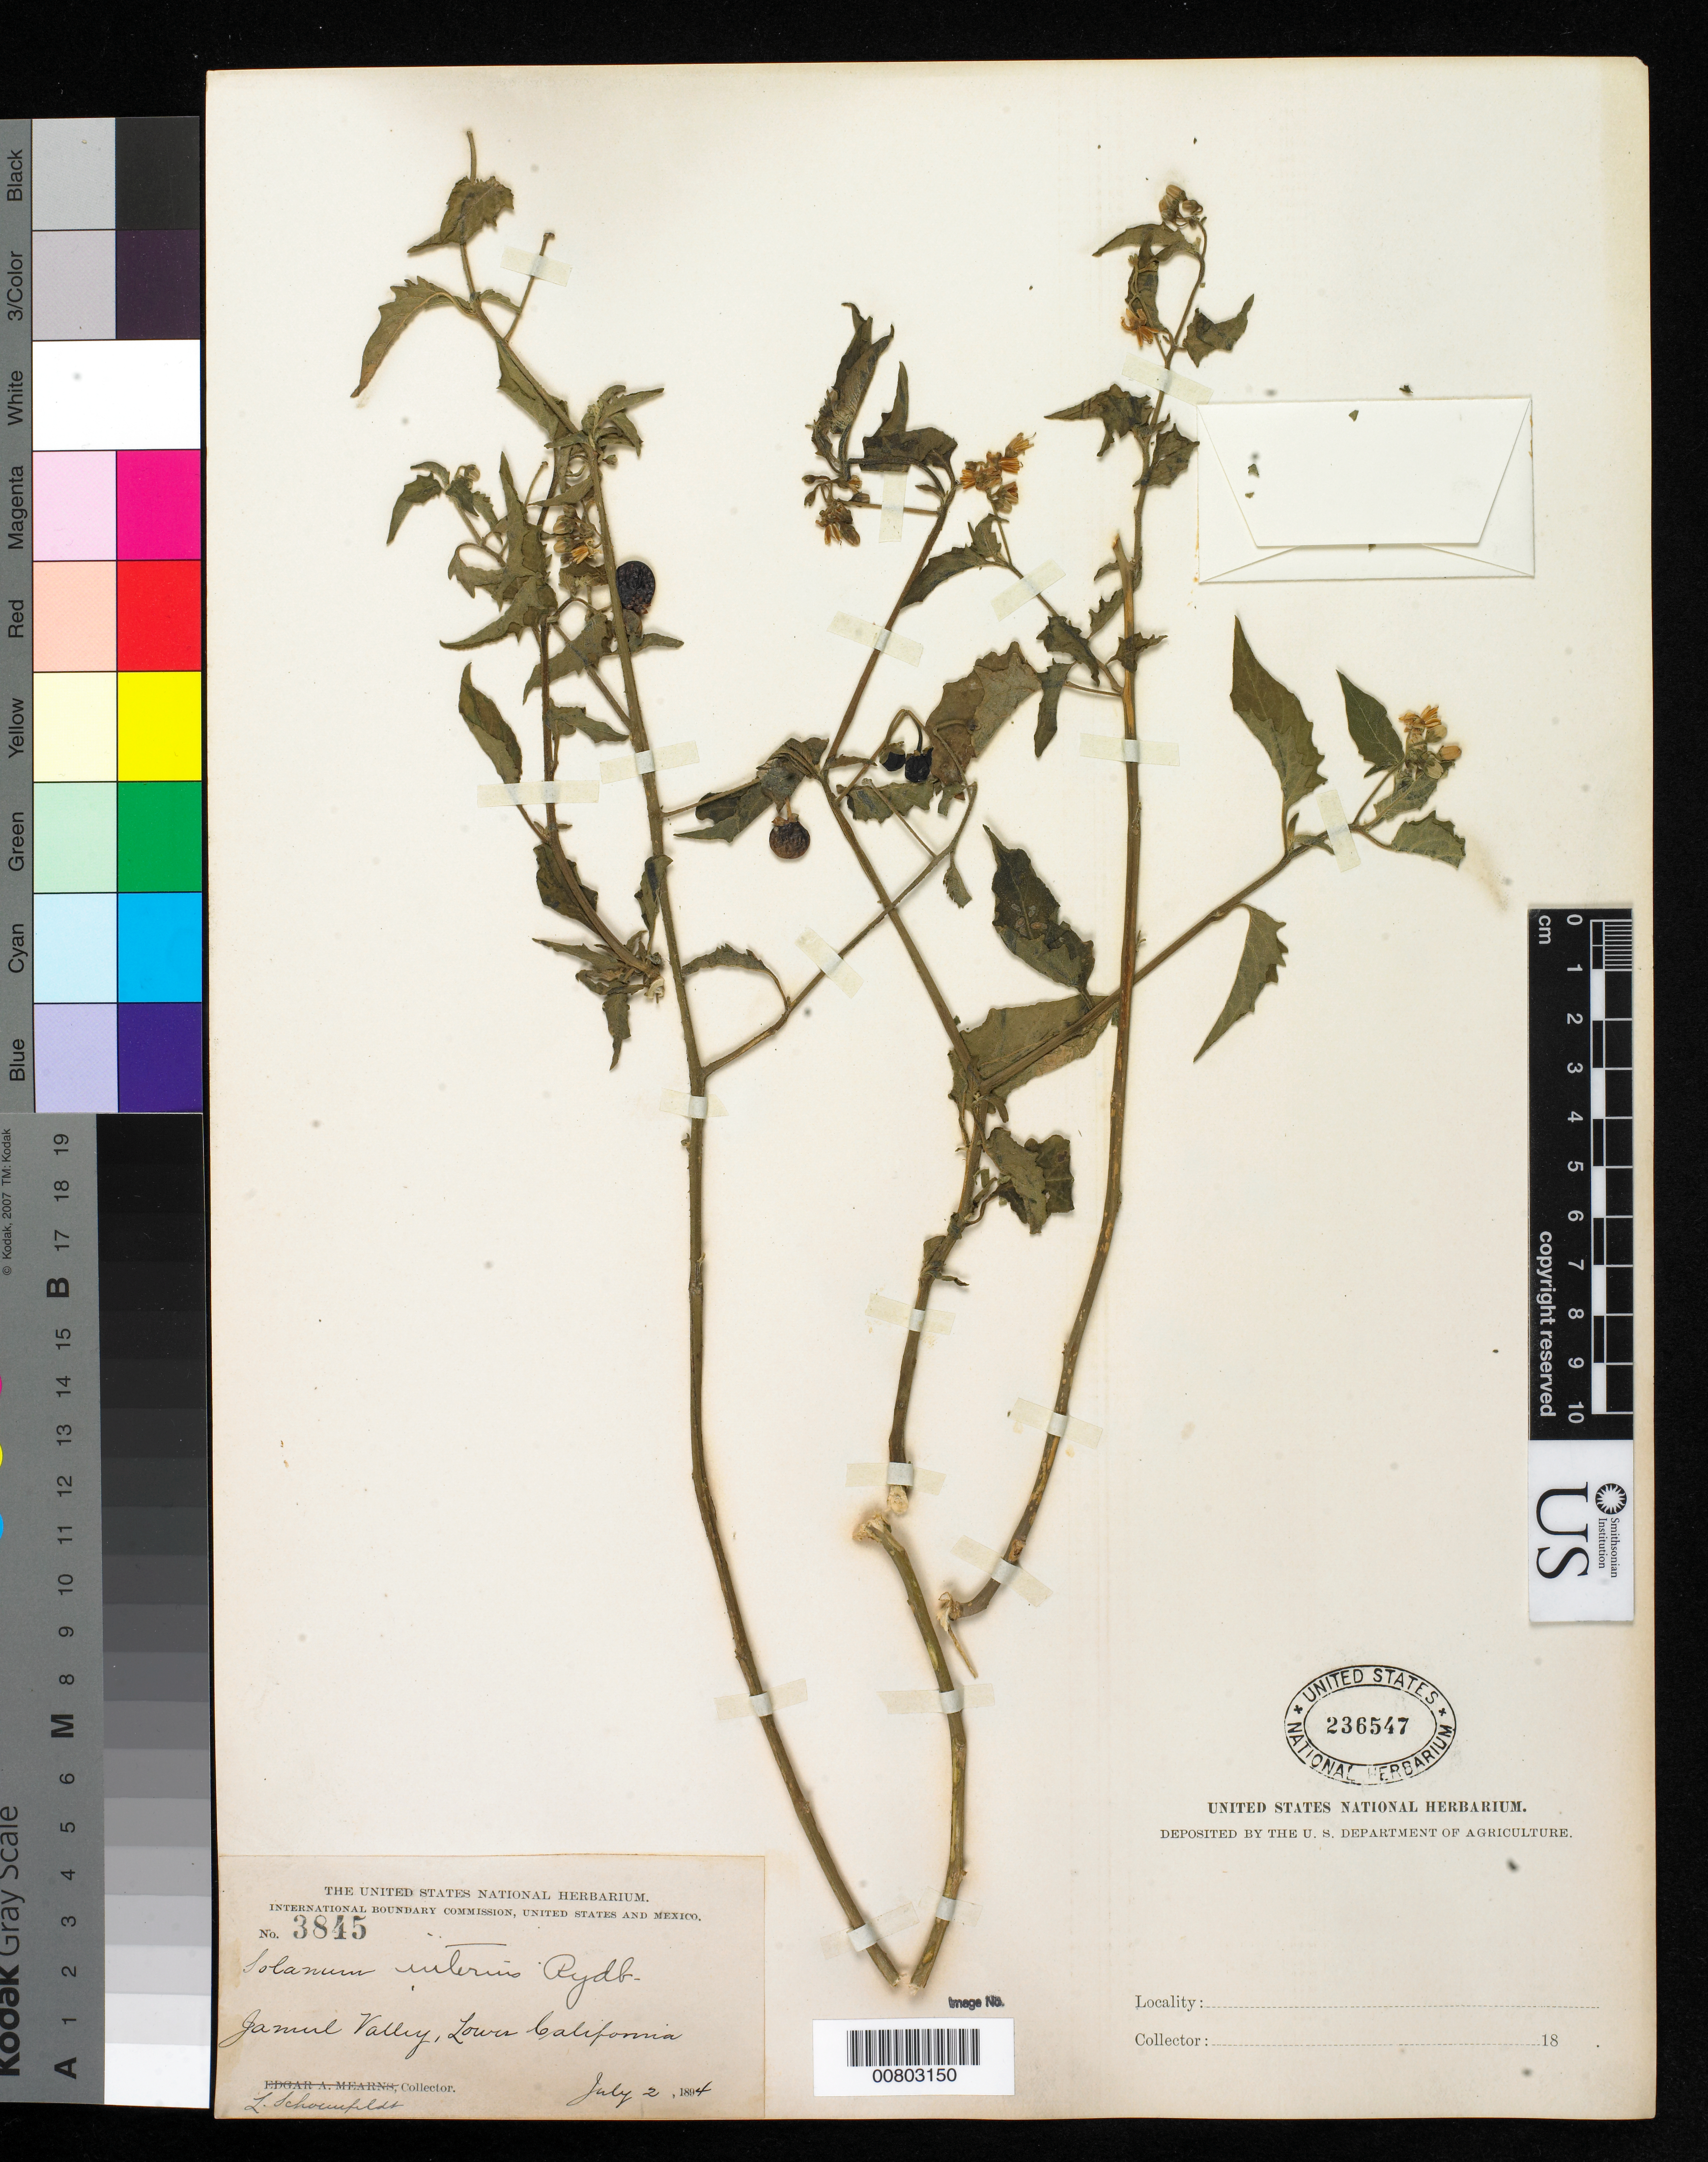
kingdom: Plantae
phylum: Tracheophyta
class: Magnoliopsida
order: Solanales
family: Solanaceae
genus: Solanum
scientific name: Solanum douglasii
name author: Dunal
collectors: L. Schoenfeldt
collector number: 3845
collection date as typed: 02 Jul 1894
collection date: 1894-07-02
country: Mexico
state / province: Baja California Norte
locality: Jamul Valley, Baja California.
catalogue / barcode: US 236547